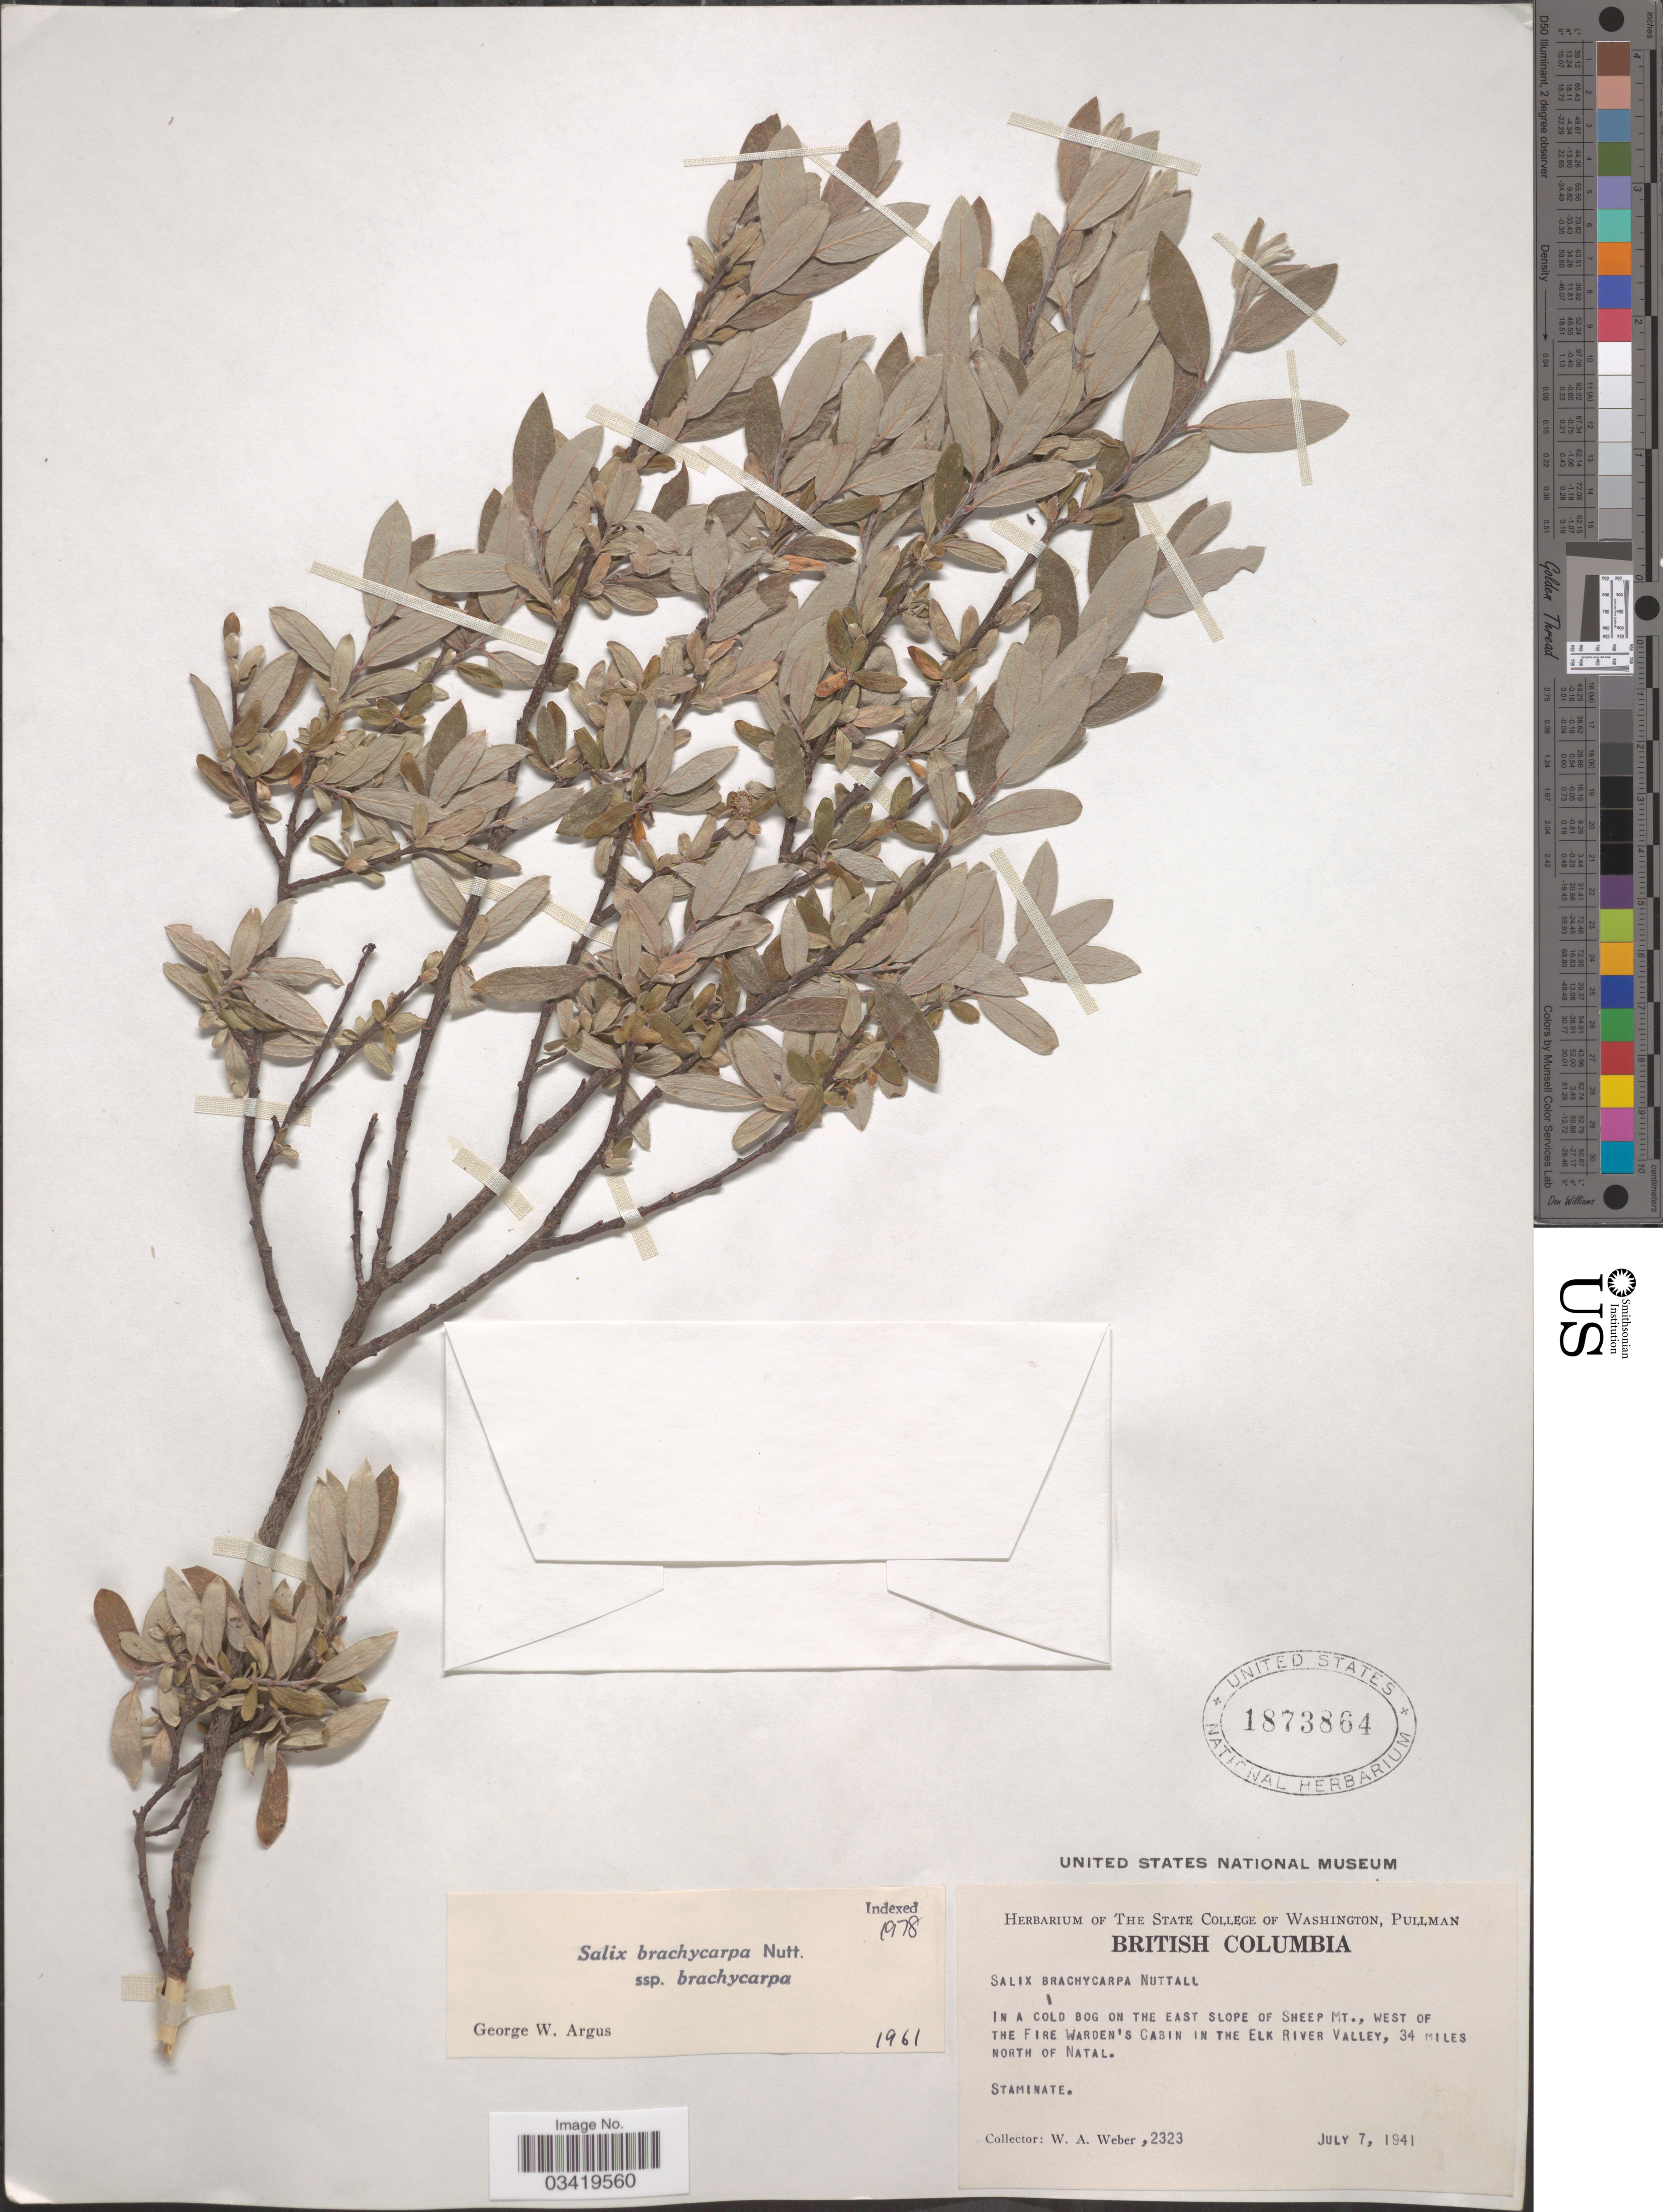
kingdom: Plantae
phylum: Tracheophyta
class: Magnoliopsida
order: Malpighiales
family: Salicaceae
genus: Salix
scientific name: Salix brachycarpa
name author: Nutt.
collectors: W. A. Weber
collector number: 2323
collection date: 1941-07-07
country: Canada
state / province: British Columbia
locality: In a cold bog on the east slope of Sheep Mt., west of the Fire Warden's Cabin in the Elk River Valley, 34 miles north of Natal.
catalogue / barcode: US 1873864